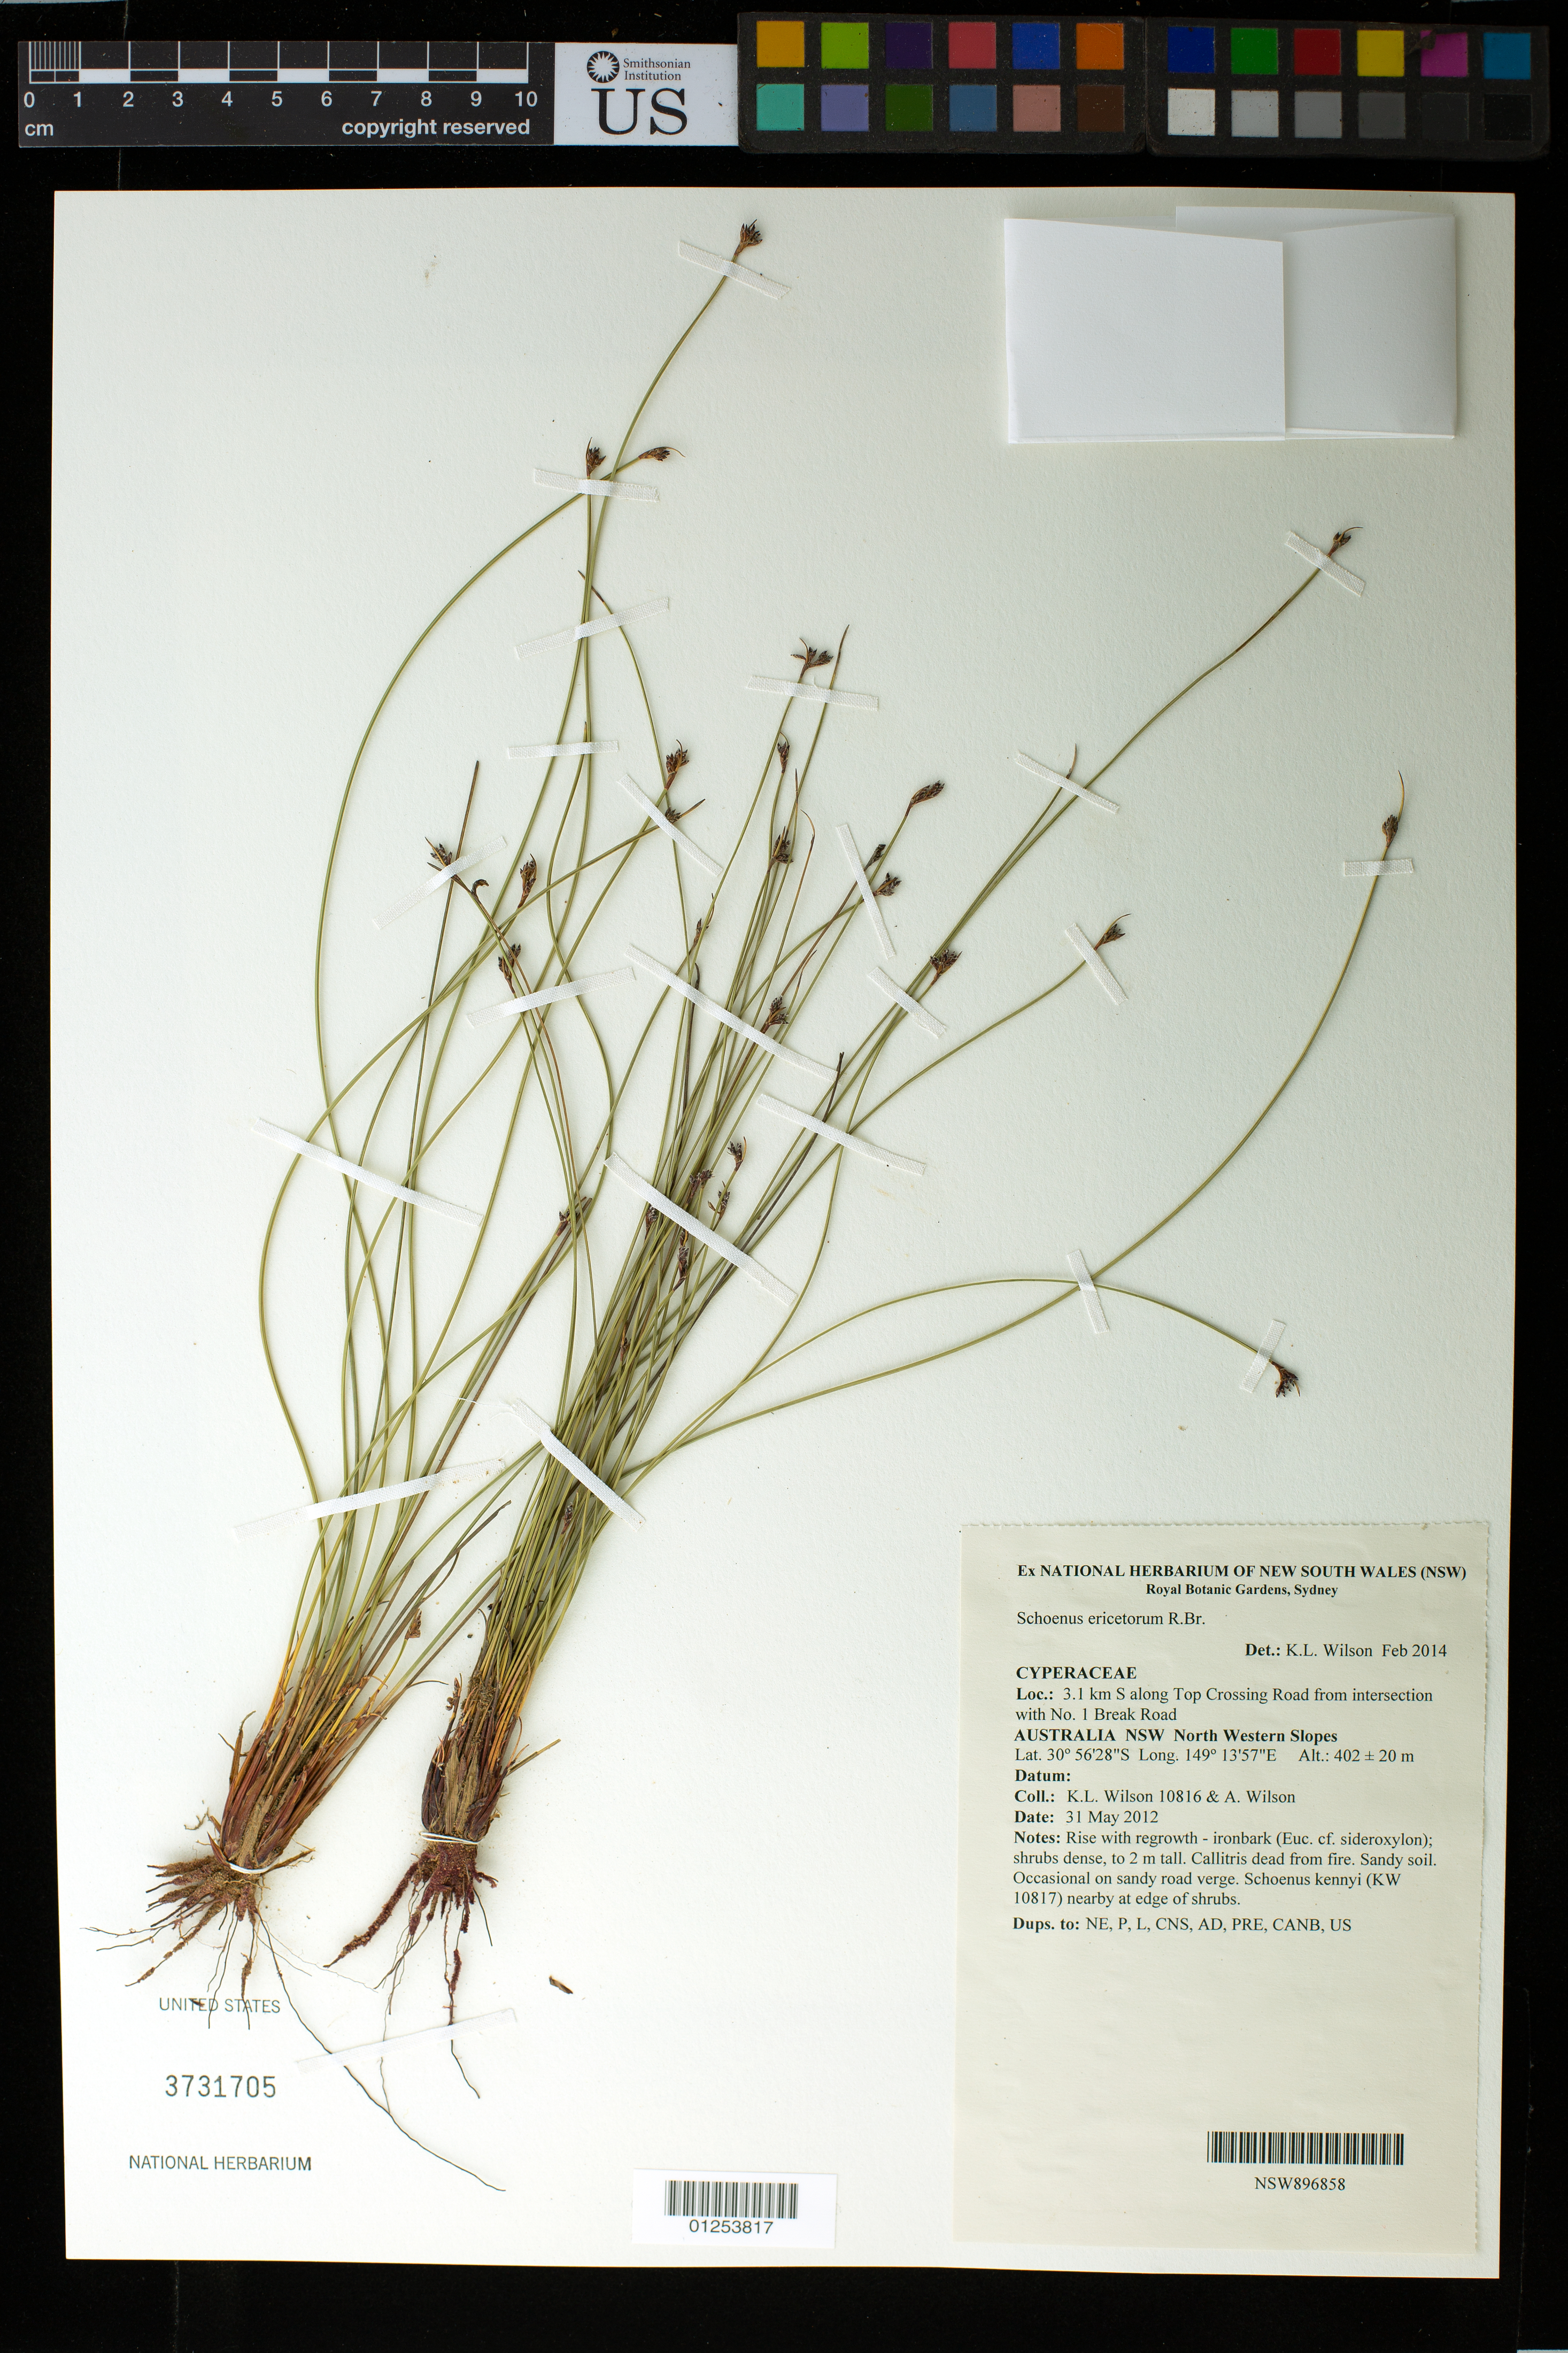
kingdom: Plantae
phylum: Tracheophyta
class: Liliopsida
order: Poales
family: Cyperaceae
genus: Schoenus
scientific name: Schoenus ericetorum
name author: R. Br.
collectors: K. L. Wilson & A. Wilson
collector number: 10816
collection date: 2012-05-31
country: Australia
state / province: New South Wales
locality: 3.1 km S along Top Crossing Road from intersection with No.1 Break Road.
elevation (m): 402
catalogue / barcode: US 3731705